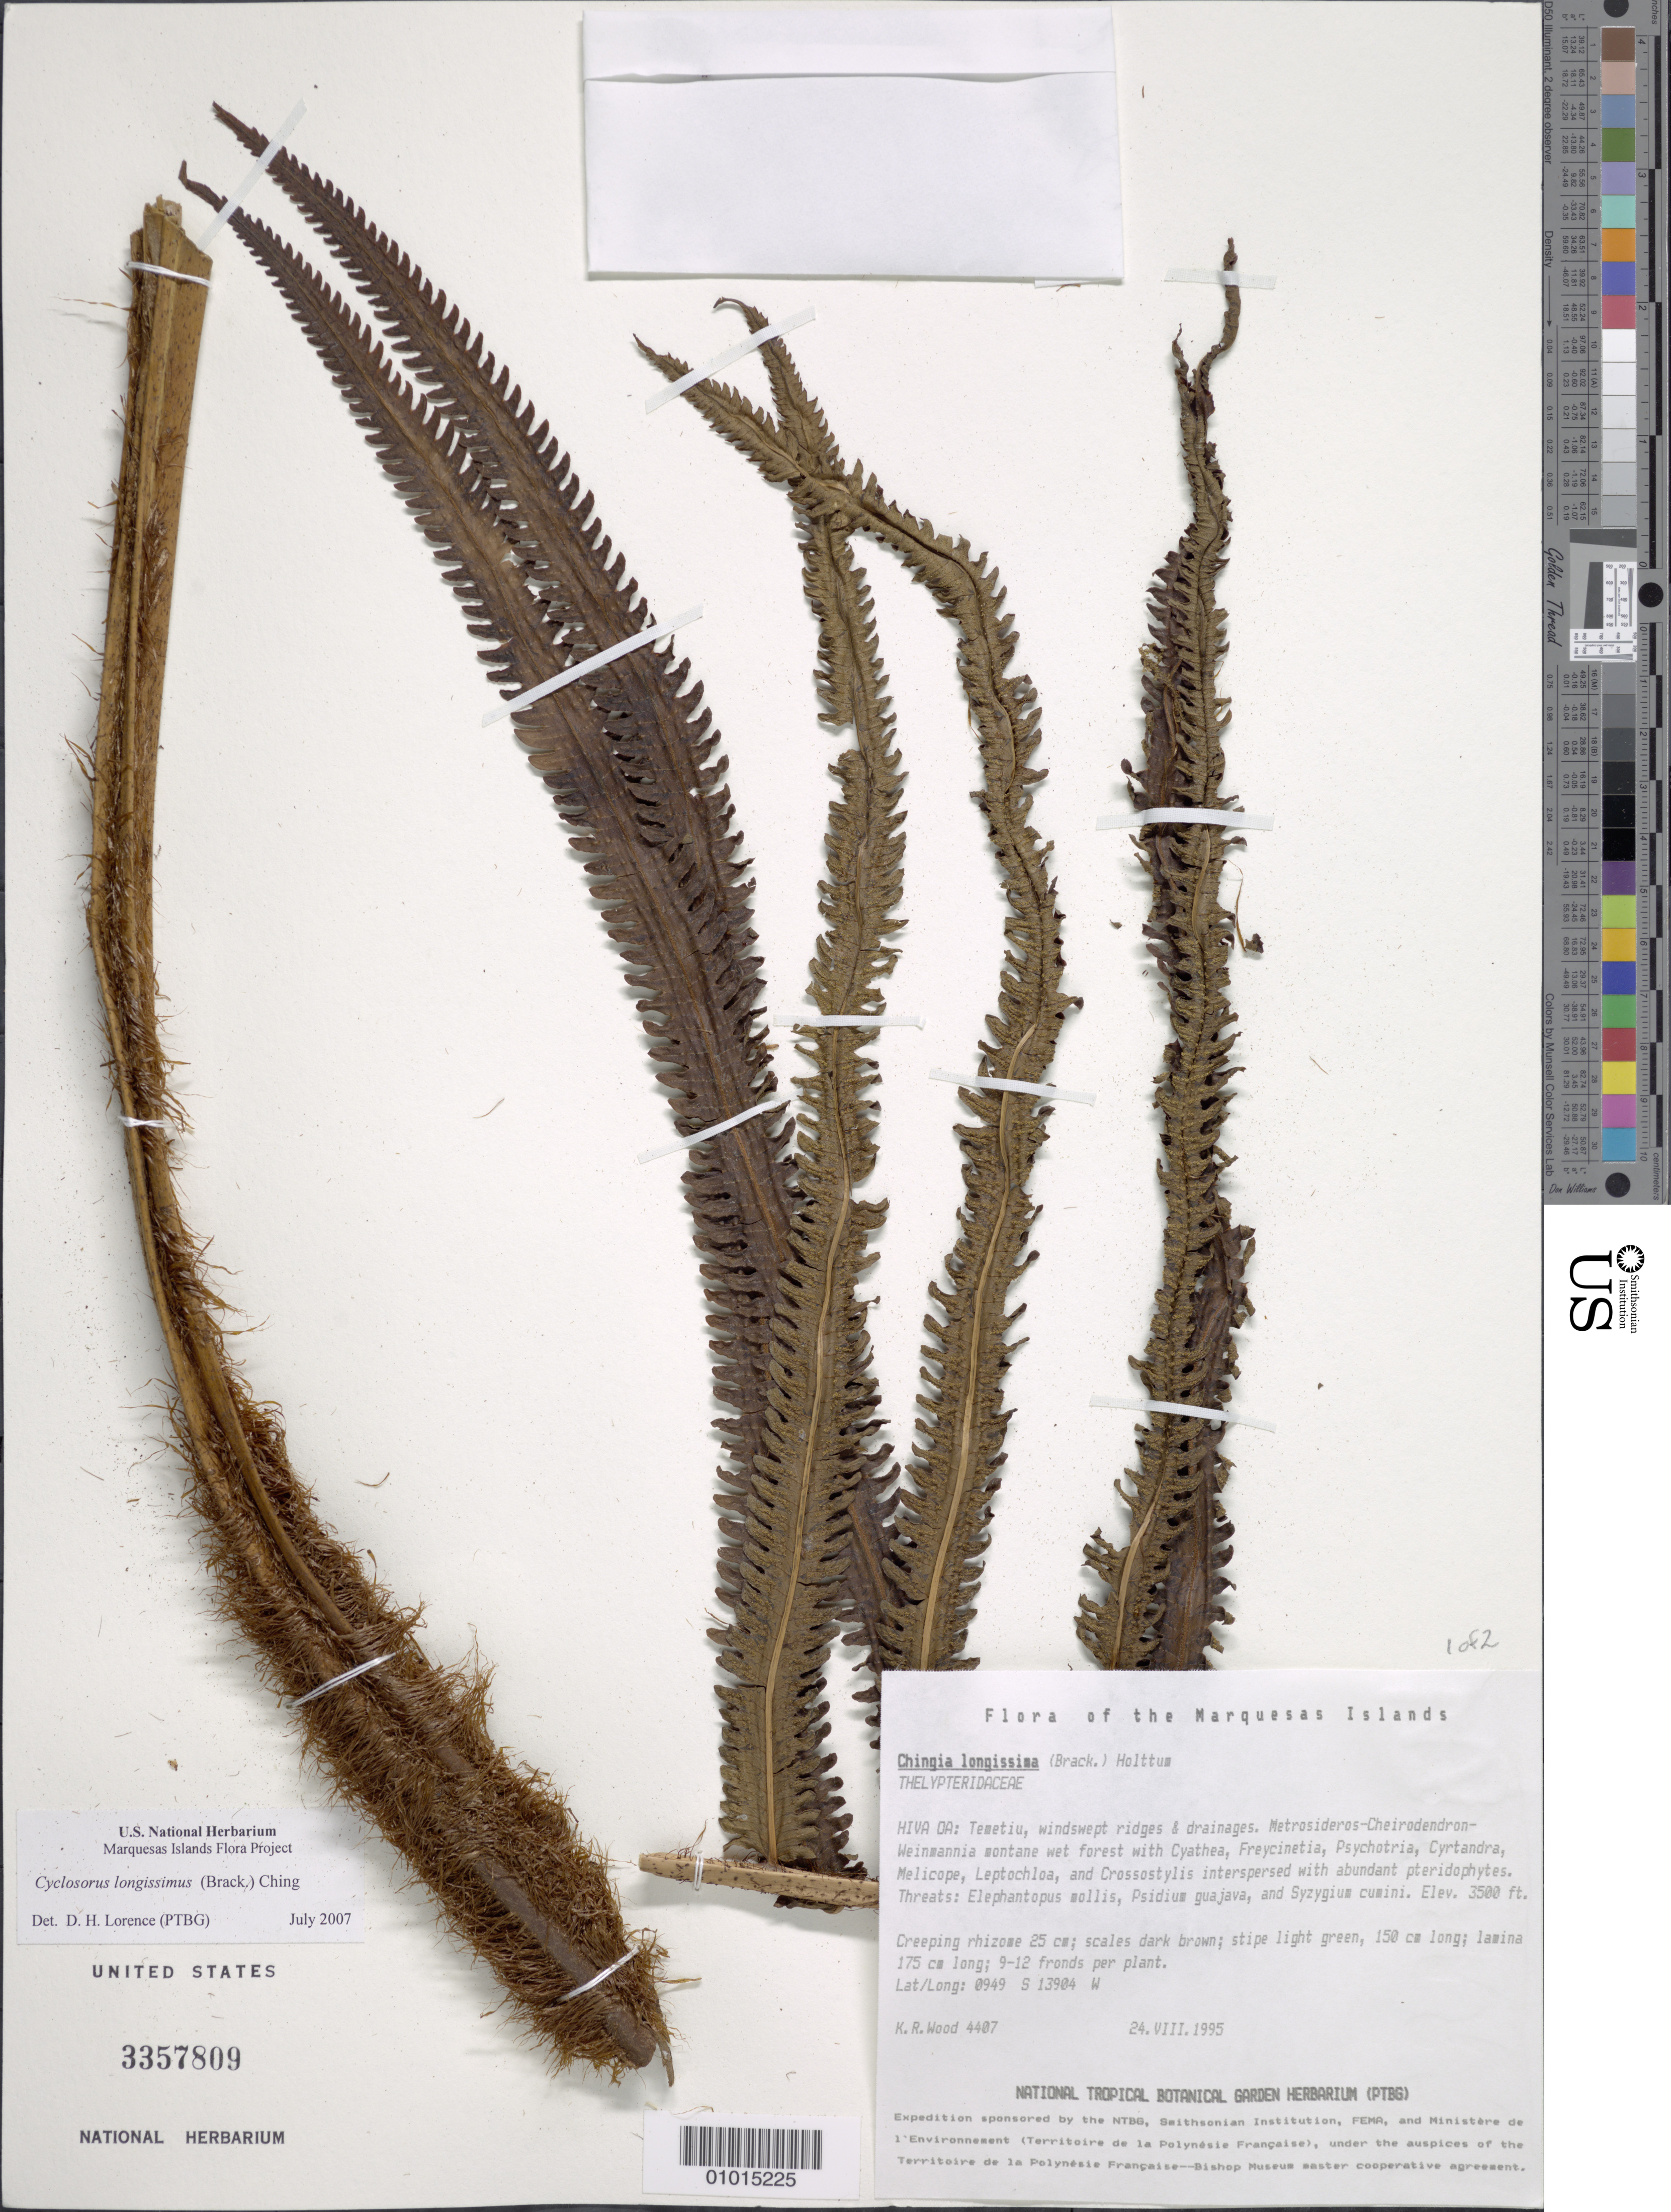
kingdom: Plantae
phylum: Tracheophyta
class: Polypodiopsida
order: Polypodiales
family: Thelypteridaceae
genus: Chingia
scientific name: Chingia longissima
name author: (Brack.) Holttum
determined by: Wagner, W. L., (BOT), Smithsonian Institution - National Museum of Natural History (UNITED STATES)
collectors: K. R. Wood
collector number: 4407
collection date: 1995-08-24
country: French Polynesia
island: Hiva Oa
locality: Temetiu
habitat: Windswept ridges and drainages. In Metrosideros - Cheirodendron - Weinmannia montane wet forest and Cyathea - Freycinetia interspersed with rich pteridophyte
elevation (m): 1067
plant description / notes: Elaphantopsis mollis, Psidium guajava, Syzygium cuminii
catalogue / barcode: US 3357809